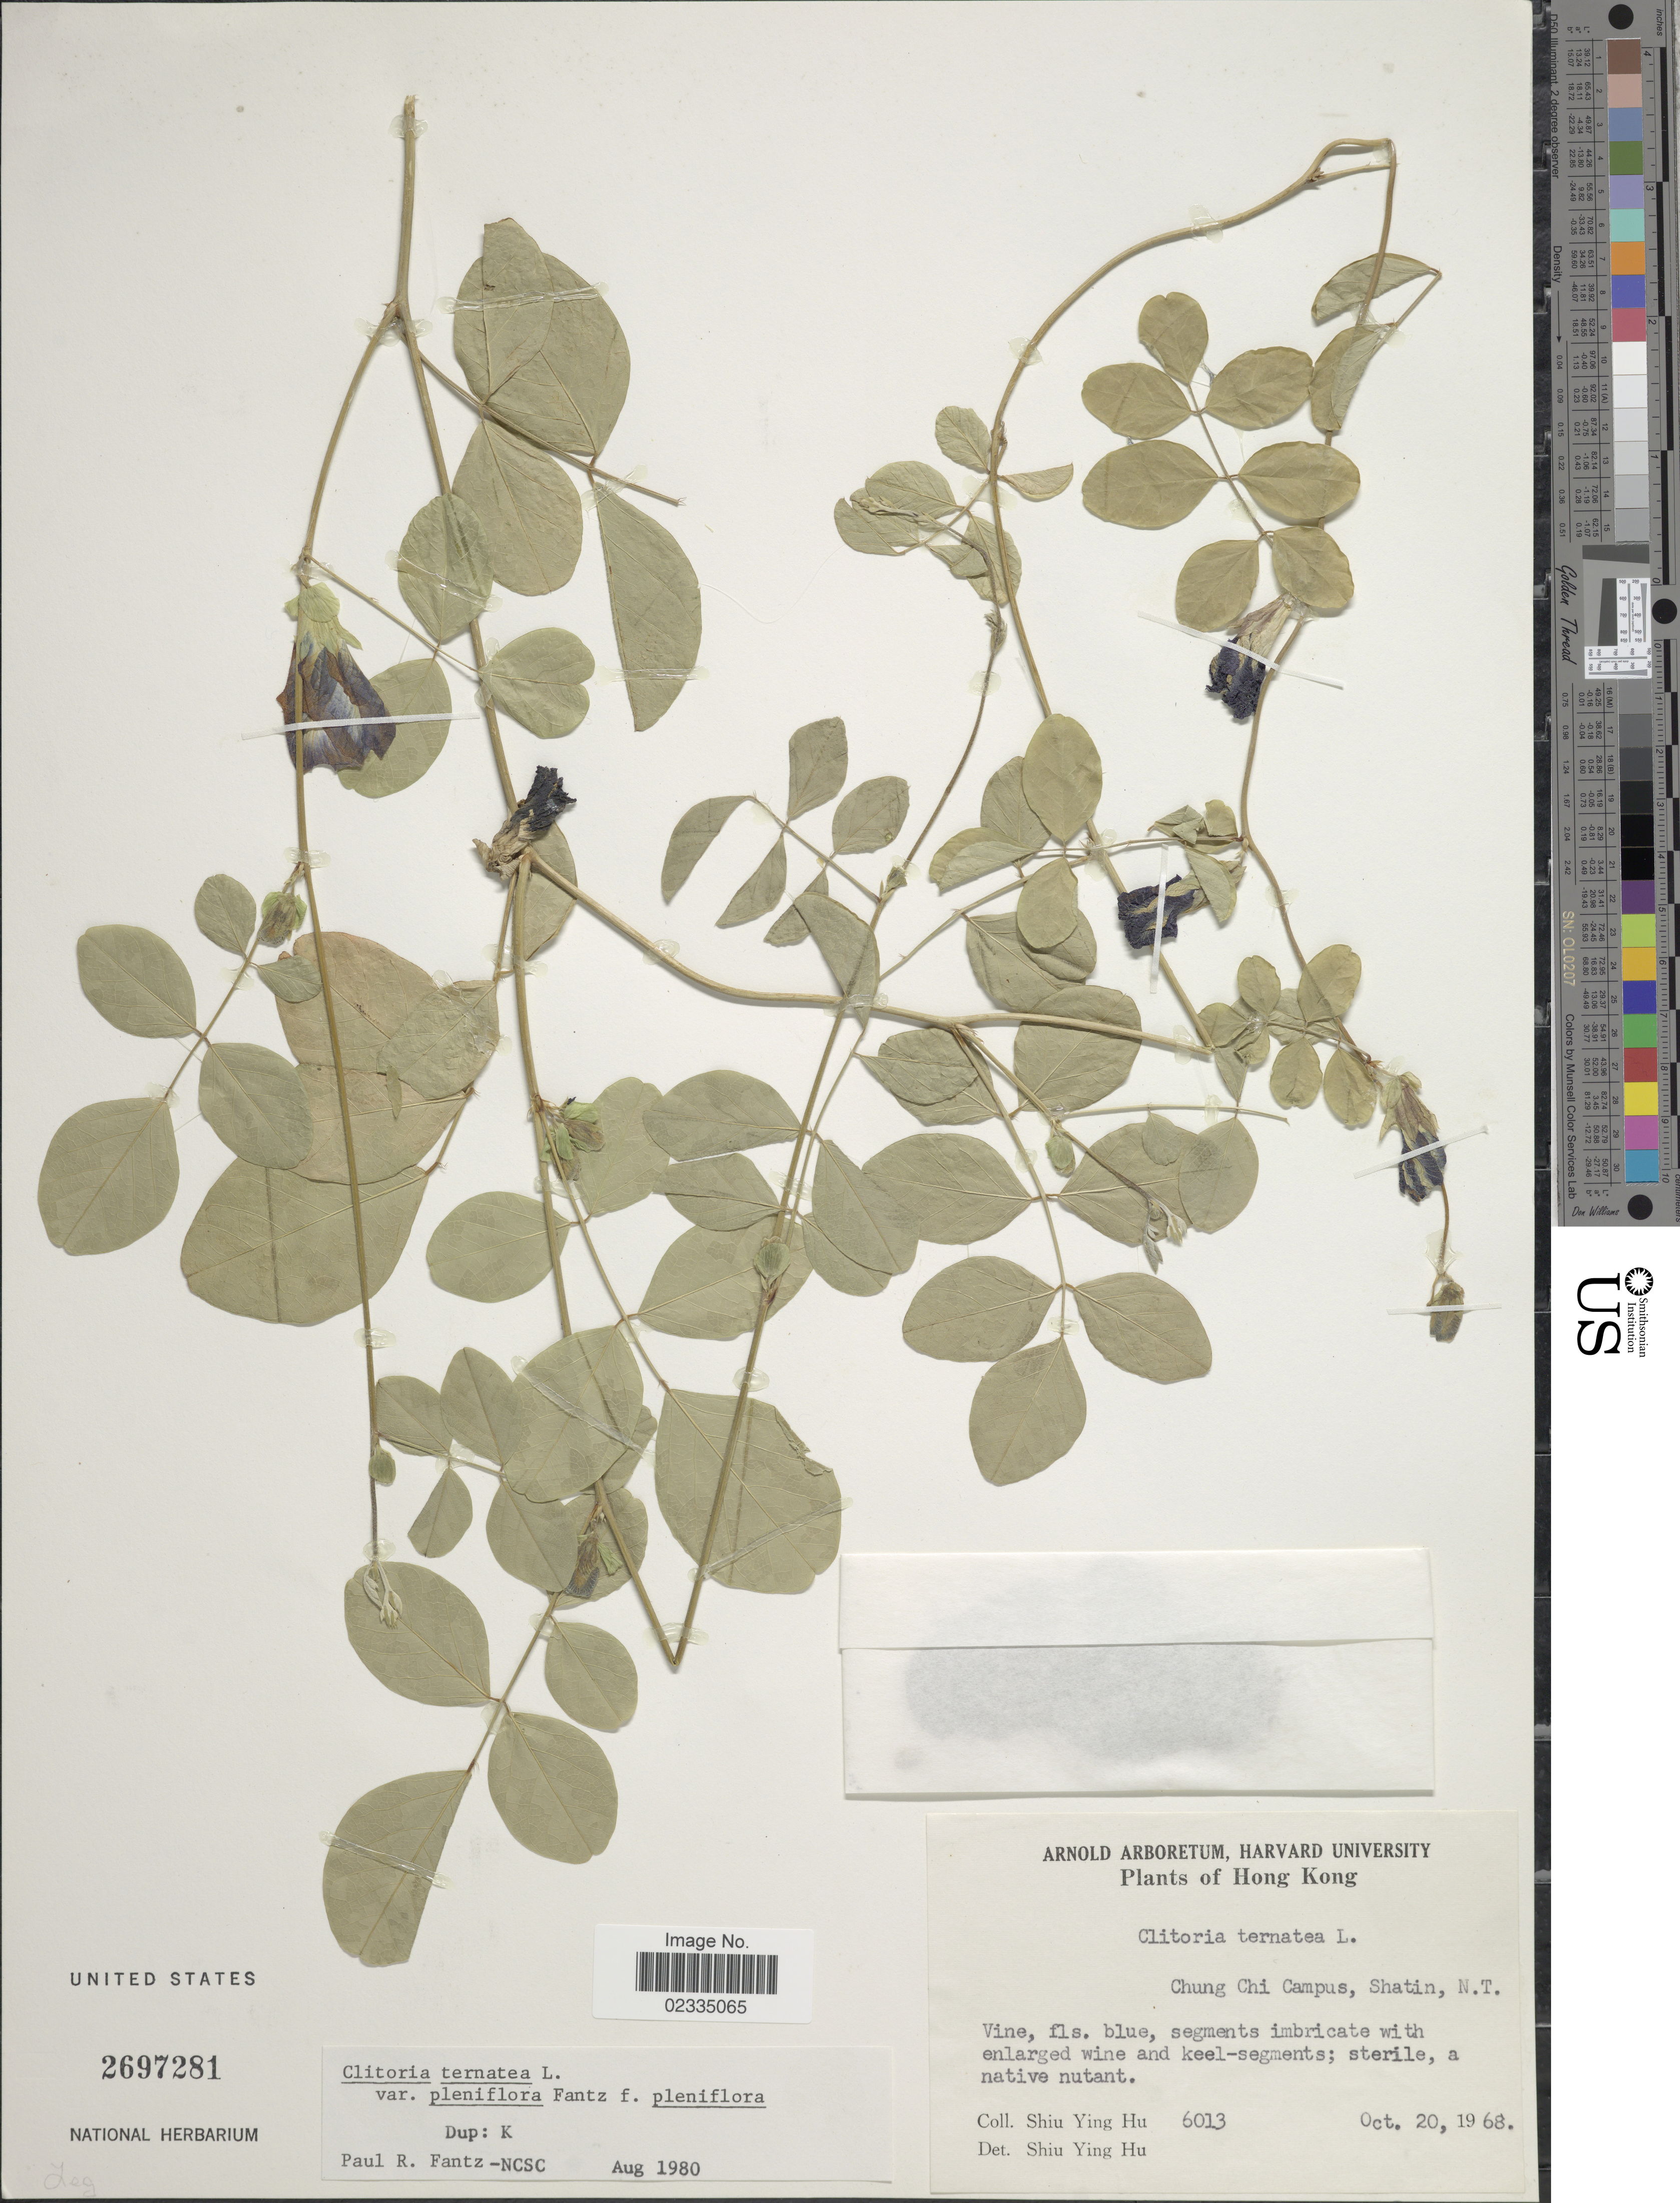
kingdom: Plantae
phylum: Tracheophyta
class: Magnoliopsida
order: Fabales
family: Fabaceae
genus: Clitoria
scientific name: Clitoria ternatea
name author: L.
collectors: S. Y. Hu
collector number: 6013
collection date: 1968-10-20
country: China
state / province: Hong Kong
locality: Chung Chi Campus, Shatin, N.T.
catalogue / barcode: US 2697281